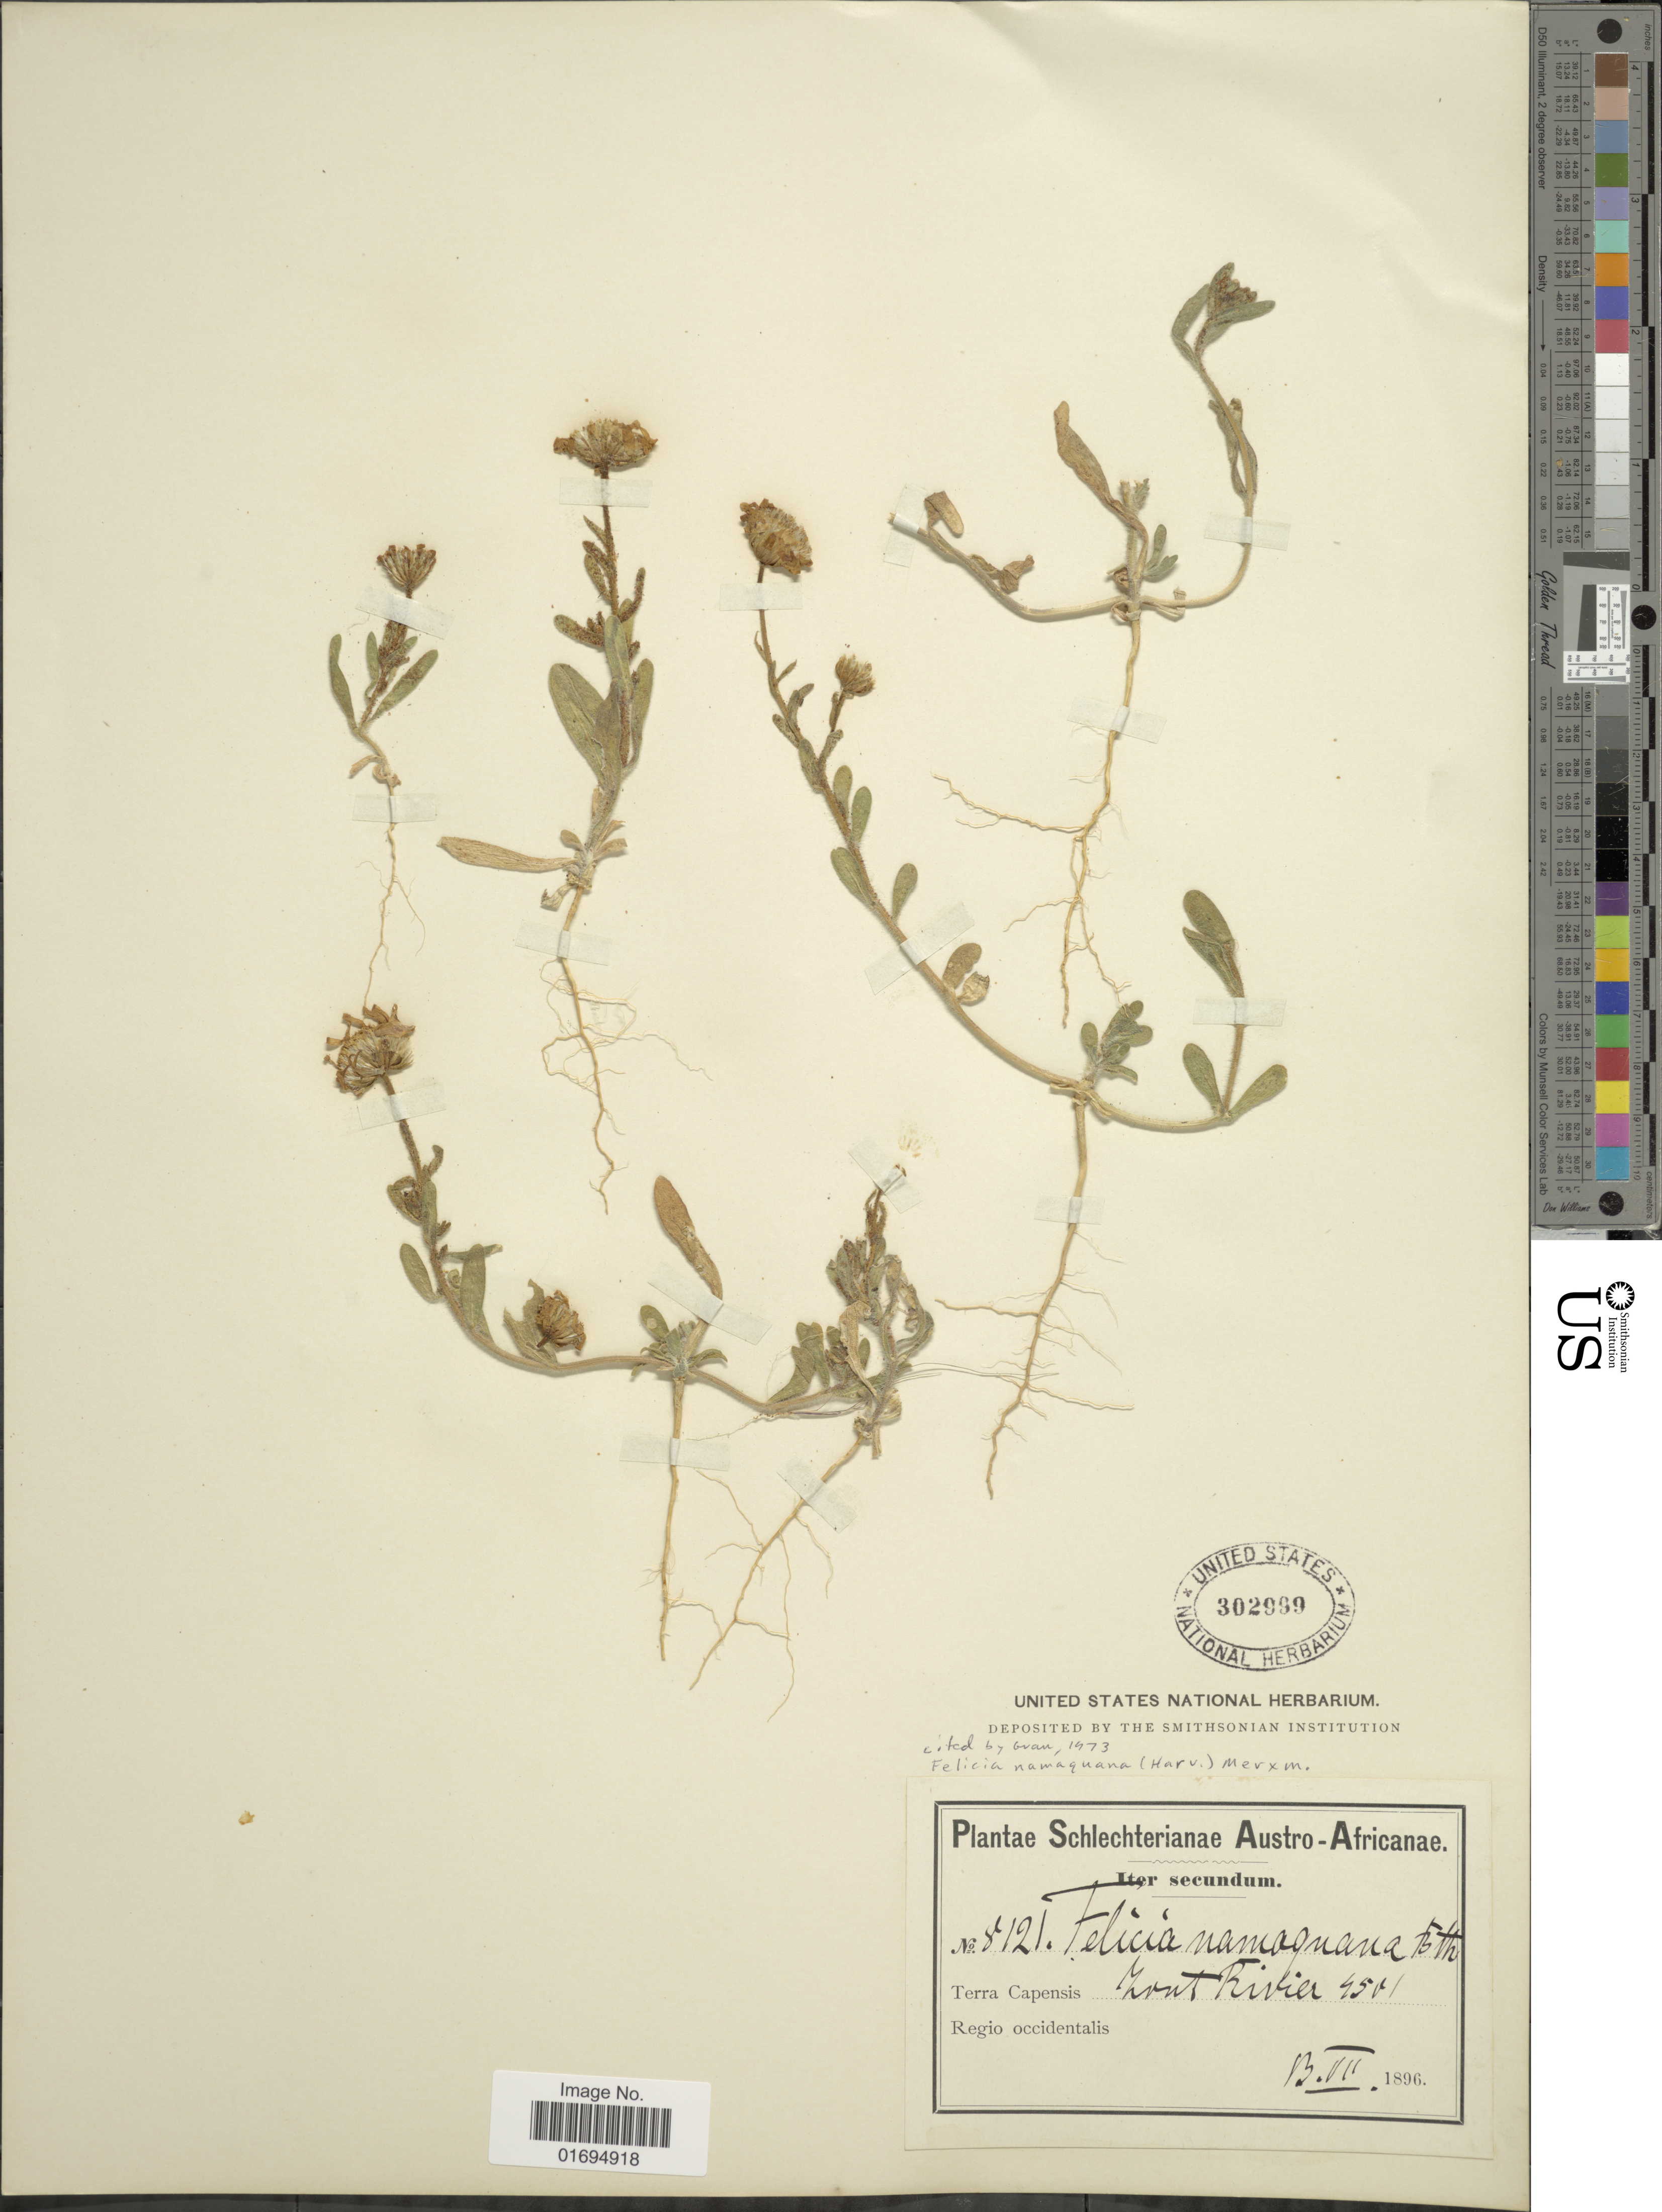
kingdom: Plantae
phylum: Tracheophyta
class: Magnoliopsida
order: Asterales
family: Asteraceae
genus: Felicia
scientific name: Felicia namaquana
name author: (Harv.) Nees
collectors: Schlechter, --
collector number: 8121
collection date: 1896-07-13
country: South Africa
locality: Austro-Africanae, Terra Capensis, Zout rivier, Regio occidentalis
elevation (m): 137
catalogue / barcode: US 302999